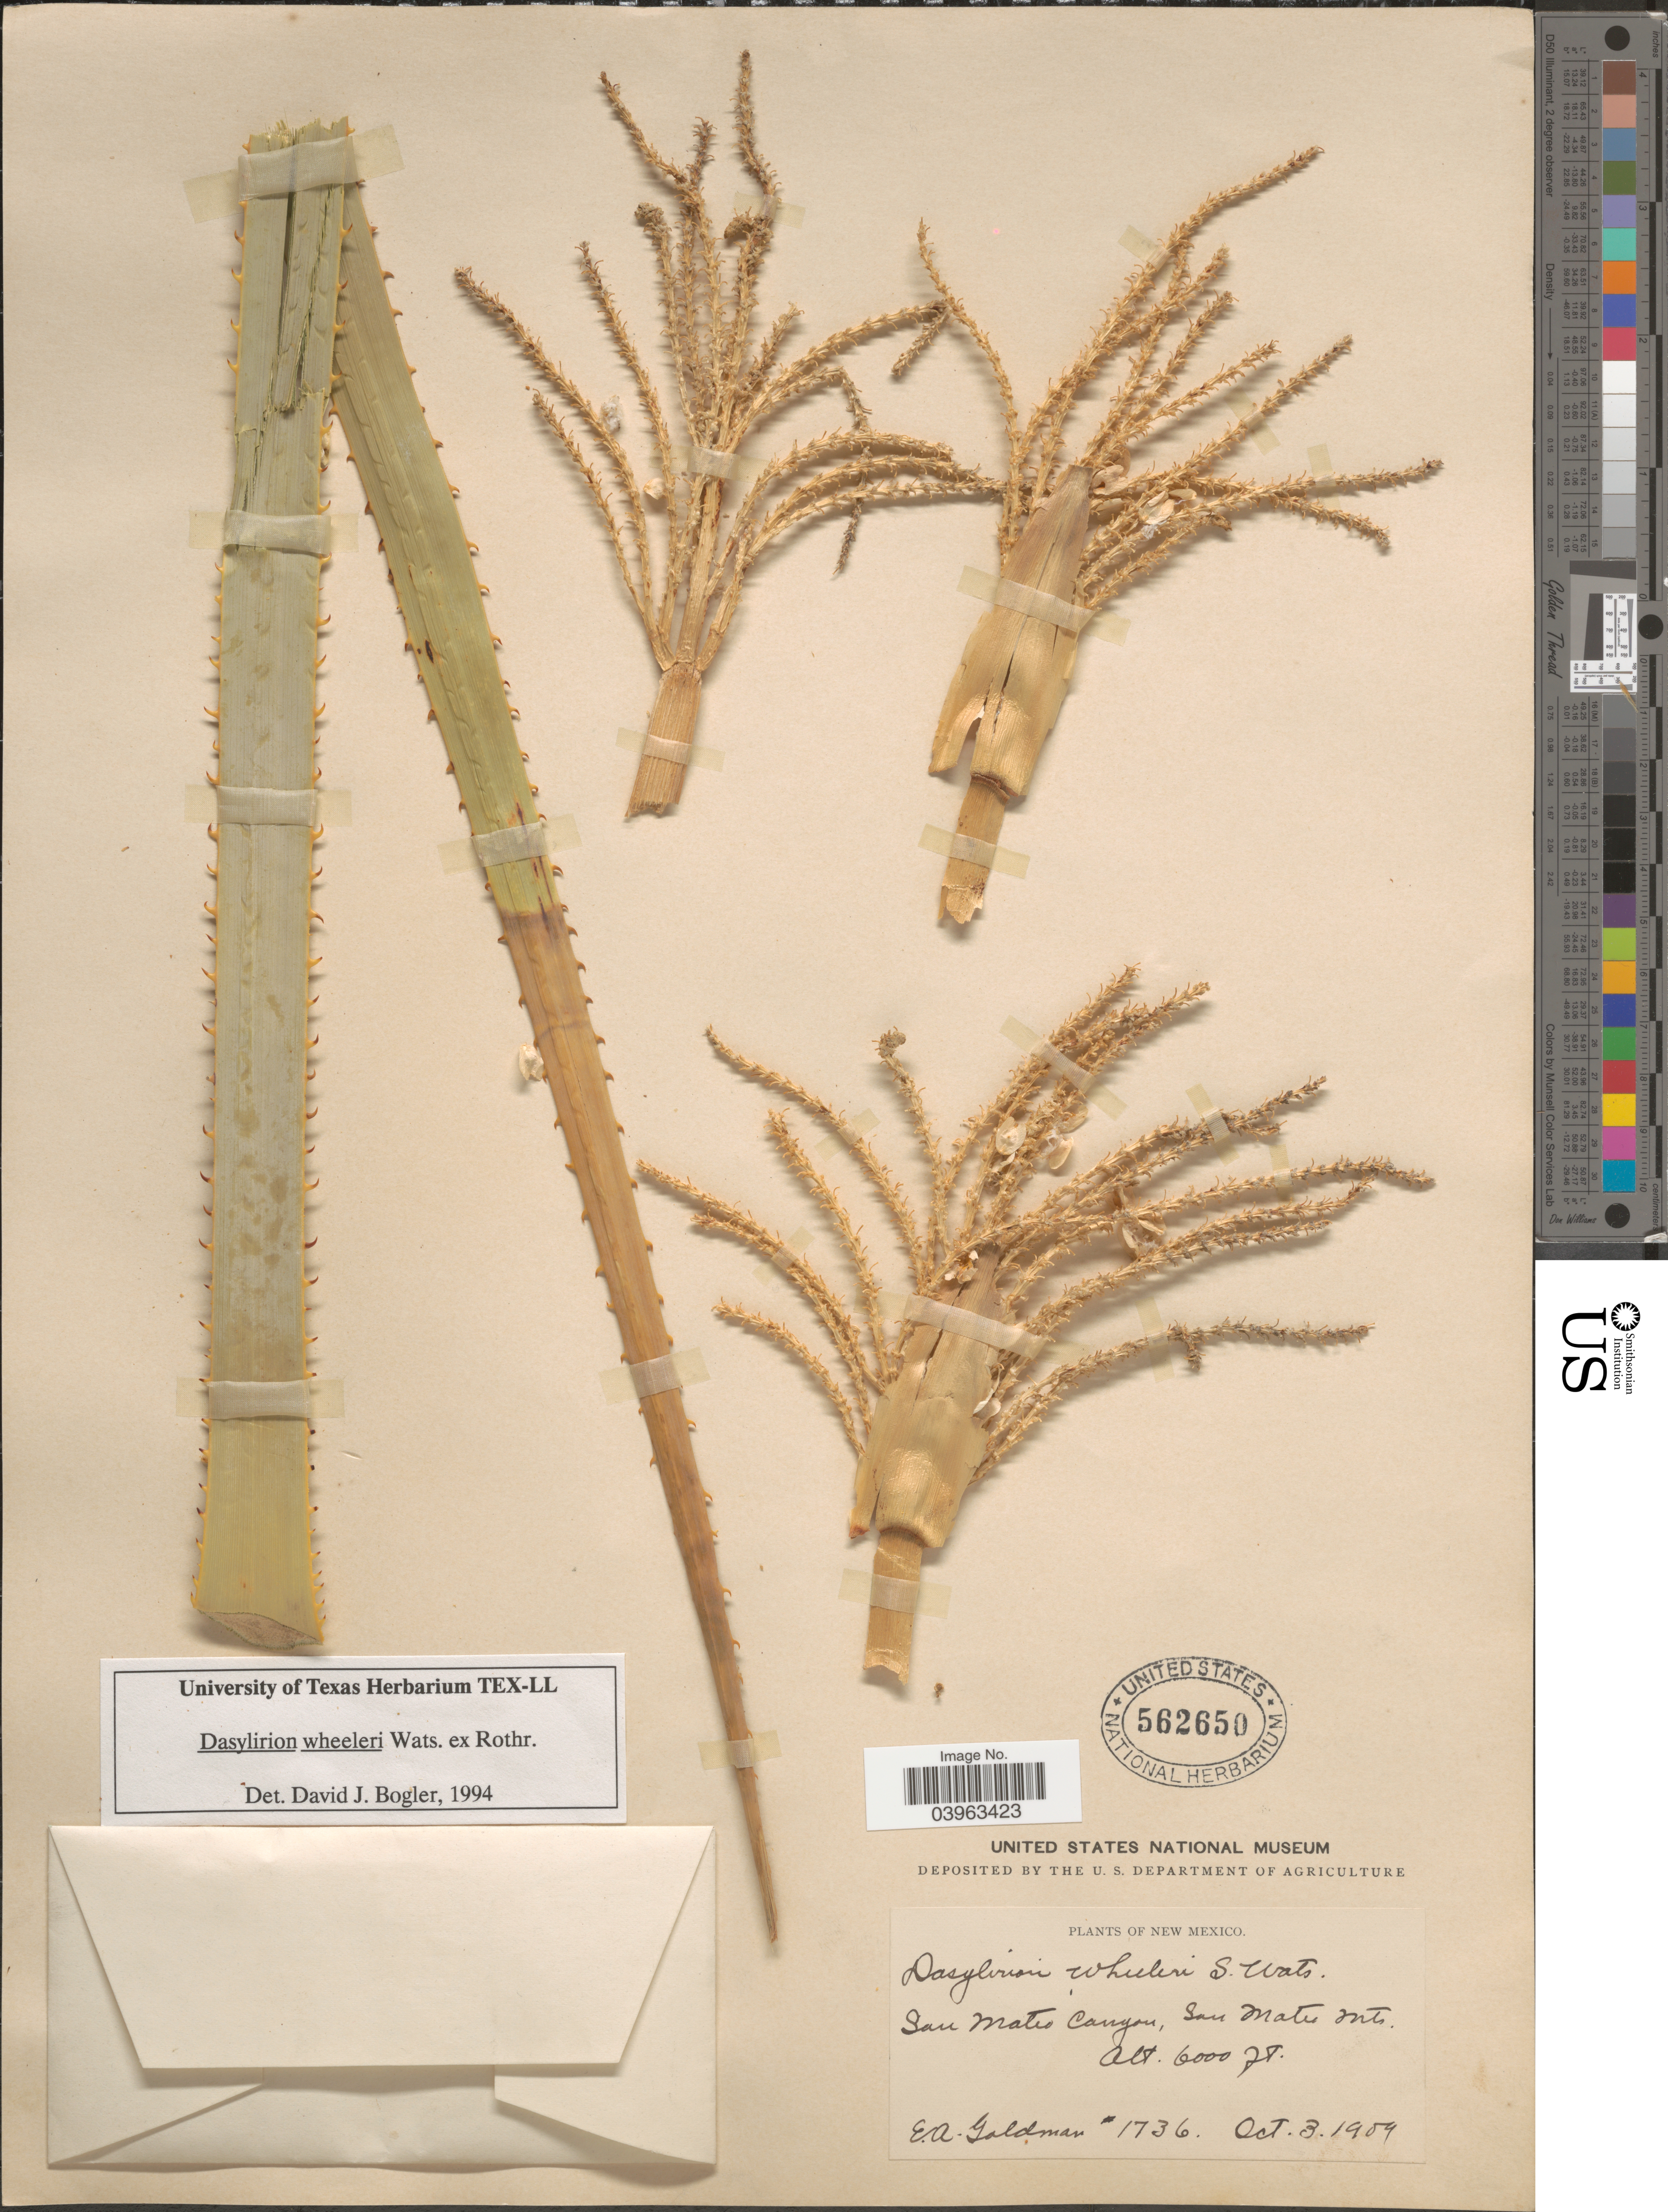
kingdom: Plantae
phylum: Tracheophyta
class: Liliopsida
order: Asparagales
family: Asparagaceae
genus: Dasylirion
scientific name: Dasylirion wheeleri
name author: S. Watson ex Rothr.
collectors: E. A. Goldman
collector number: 1736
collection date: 1909-10-03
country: United States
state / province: New Mexico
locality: San Mateo Canyon, San Mateo Mts.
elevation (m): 1829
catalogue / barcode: US 562650